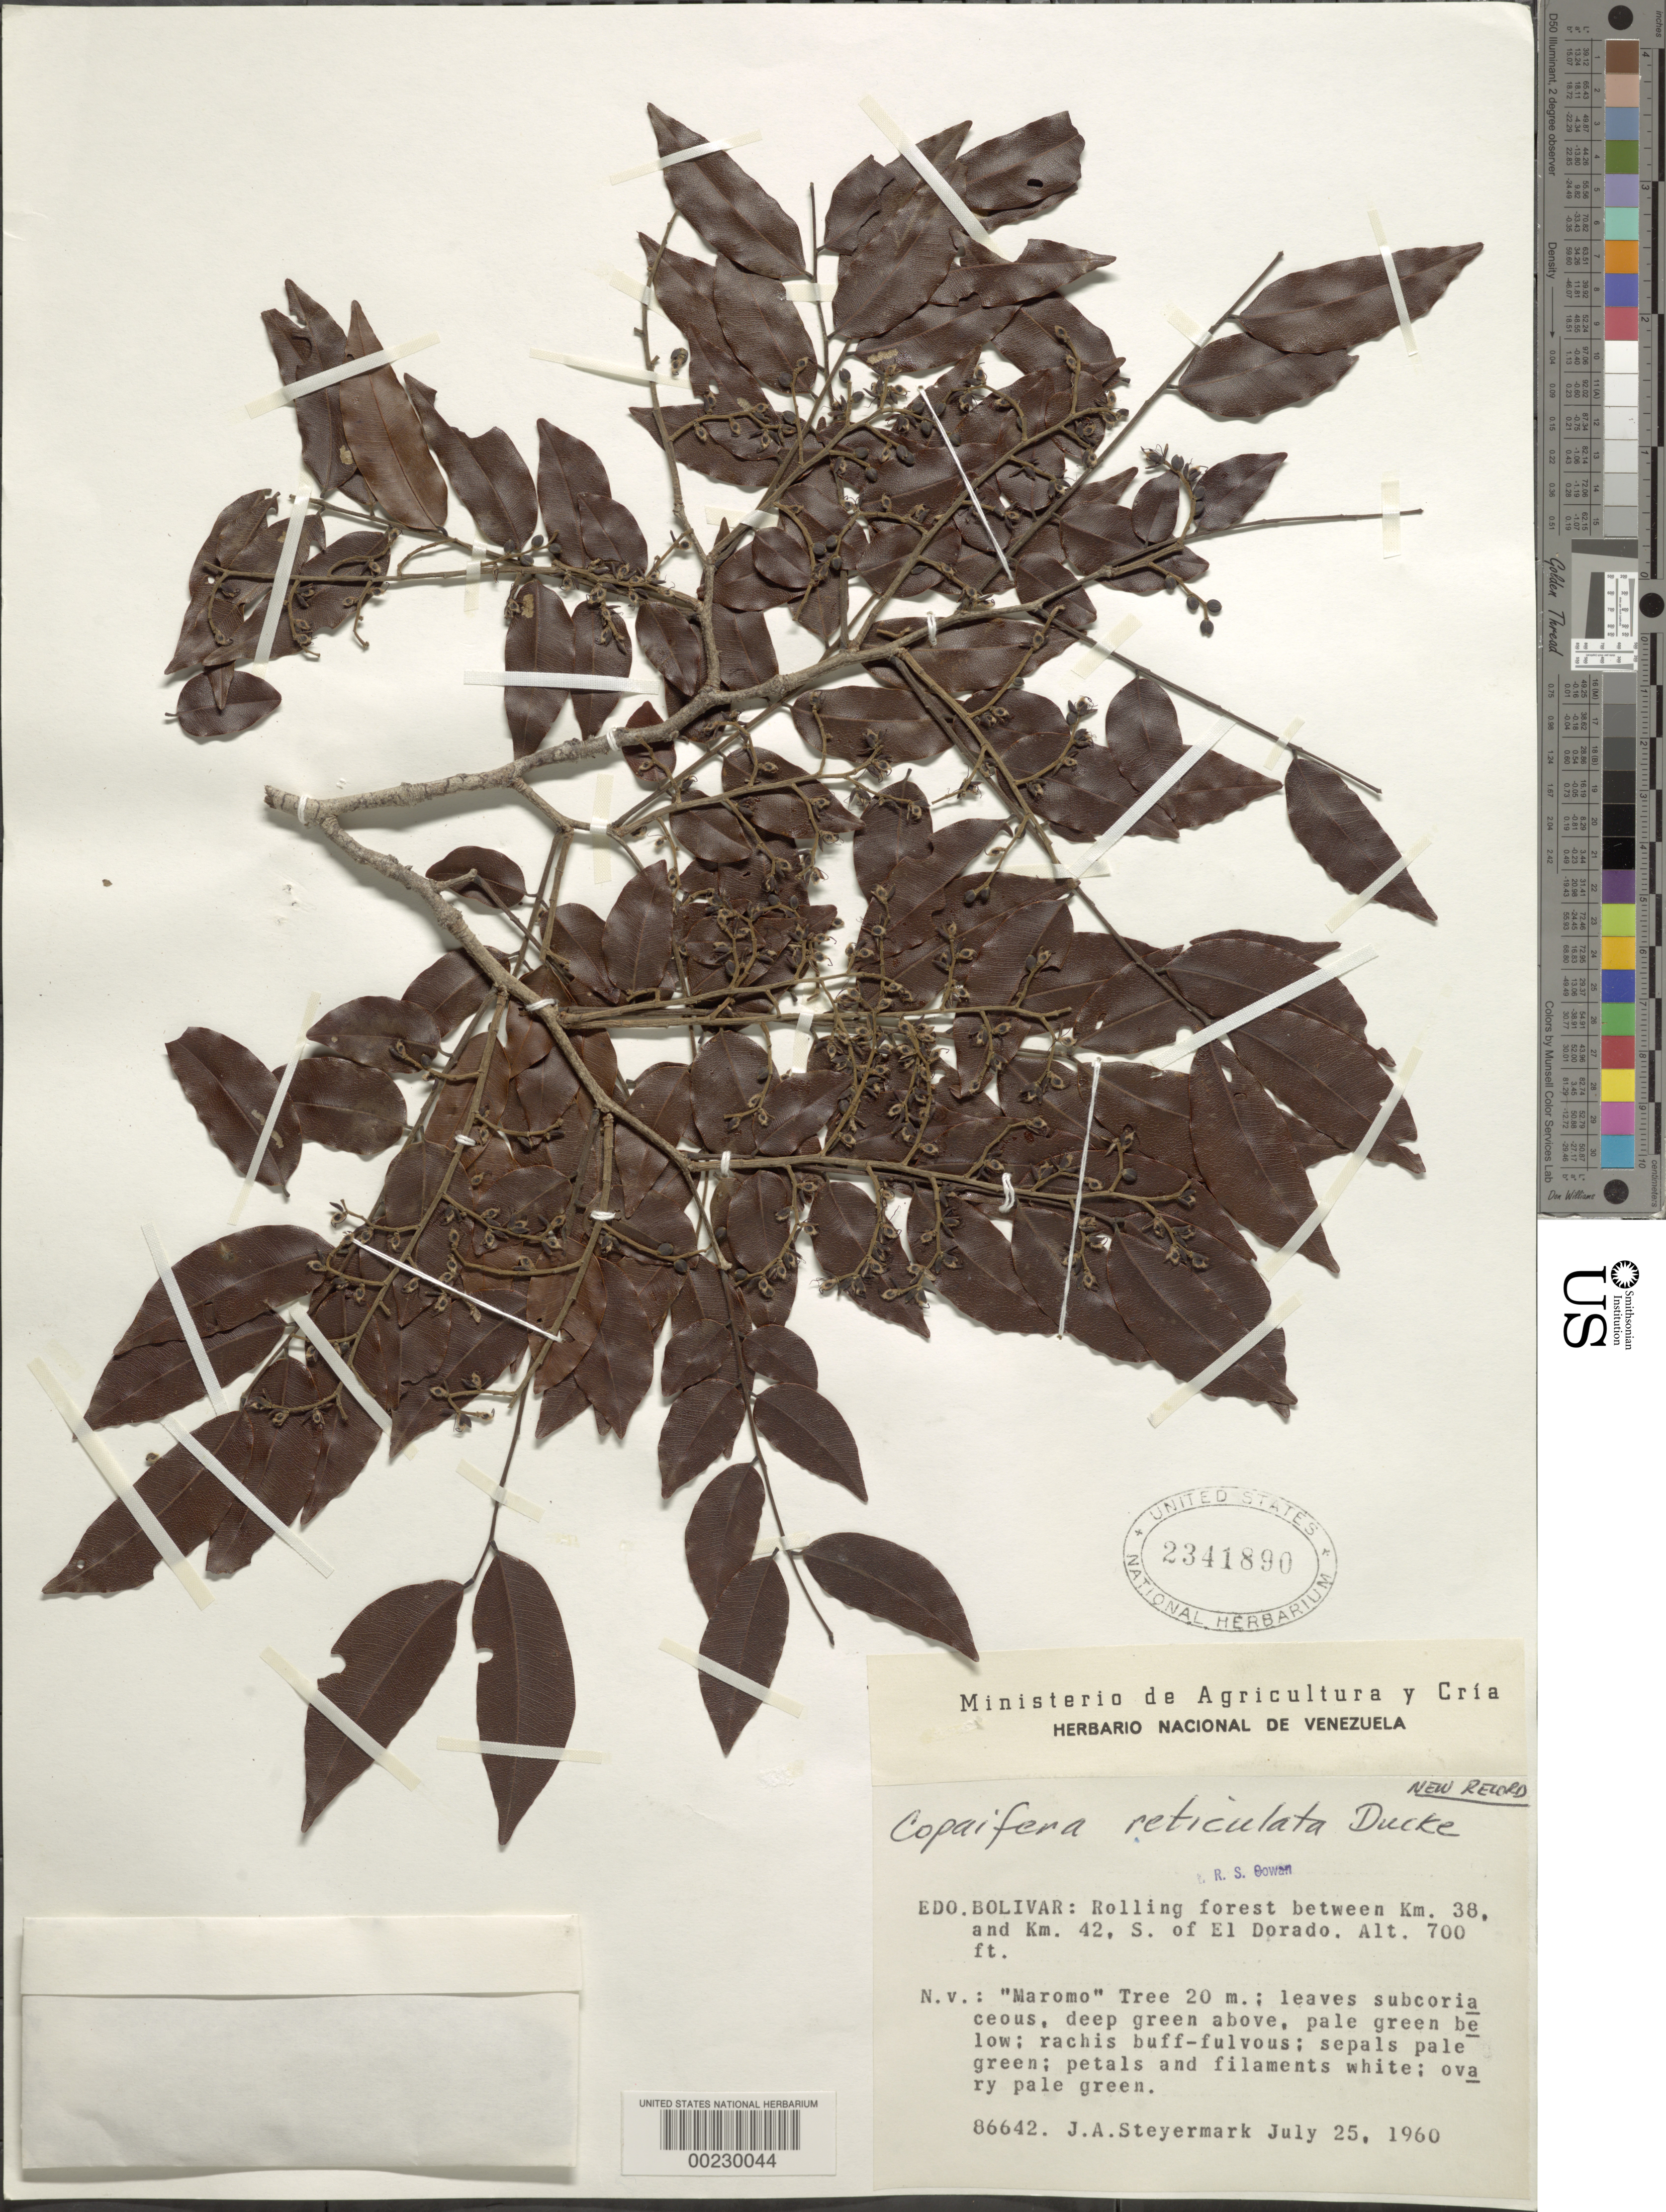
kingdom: Plantae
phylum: Tracheophyta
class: Magnoliopsida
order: Fabales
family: Fabaceae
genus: Copaifera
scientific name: Copaifera reticulata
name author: Ducke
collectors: J. Steyermark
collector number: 86642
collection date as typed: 25 Jul 1960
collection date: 1960-07-25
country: Venezuela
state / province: Bolivar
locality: Rolling forest between km 38 and km 42, s of el dorado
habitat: Rolling forest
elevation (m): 100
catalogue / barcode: US 2341890